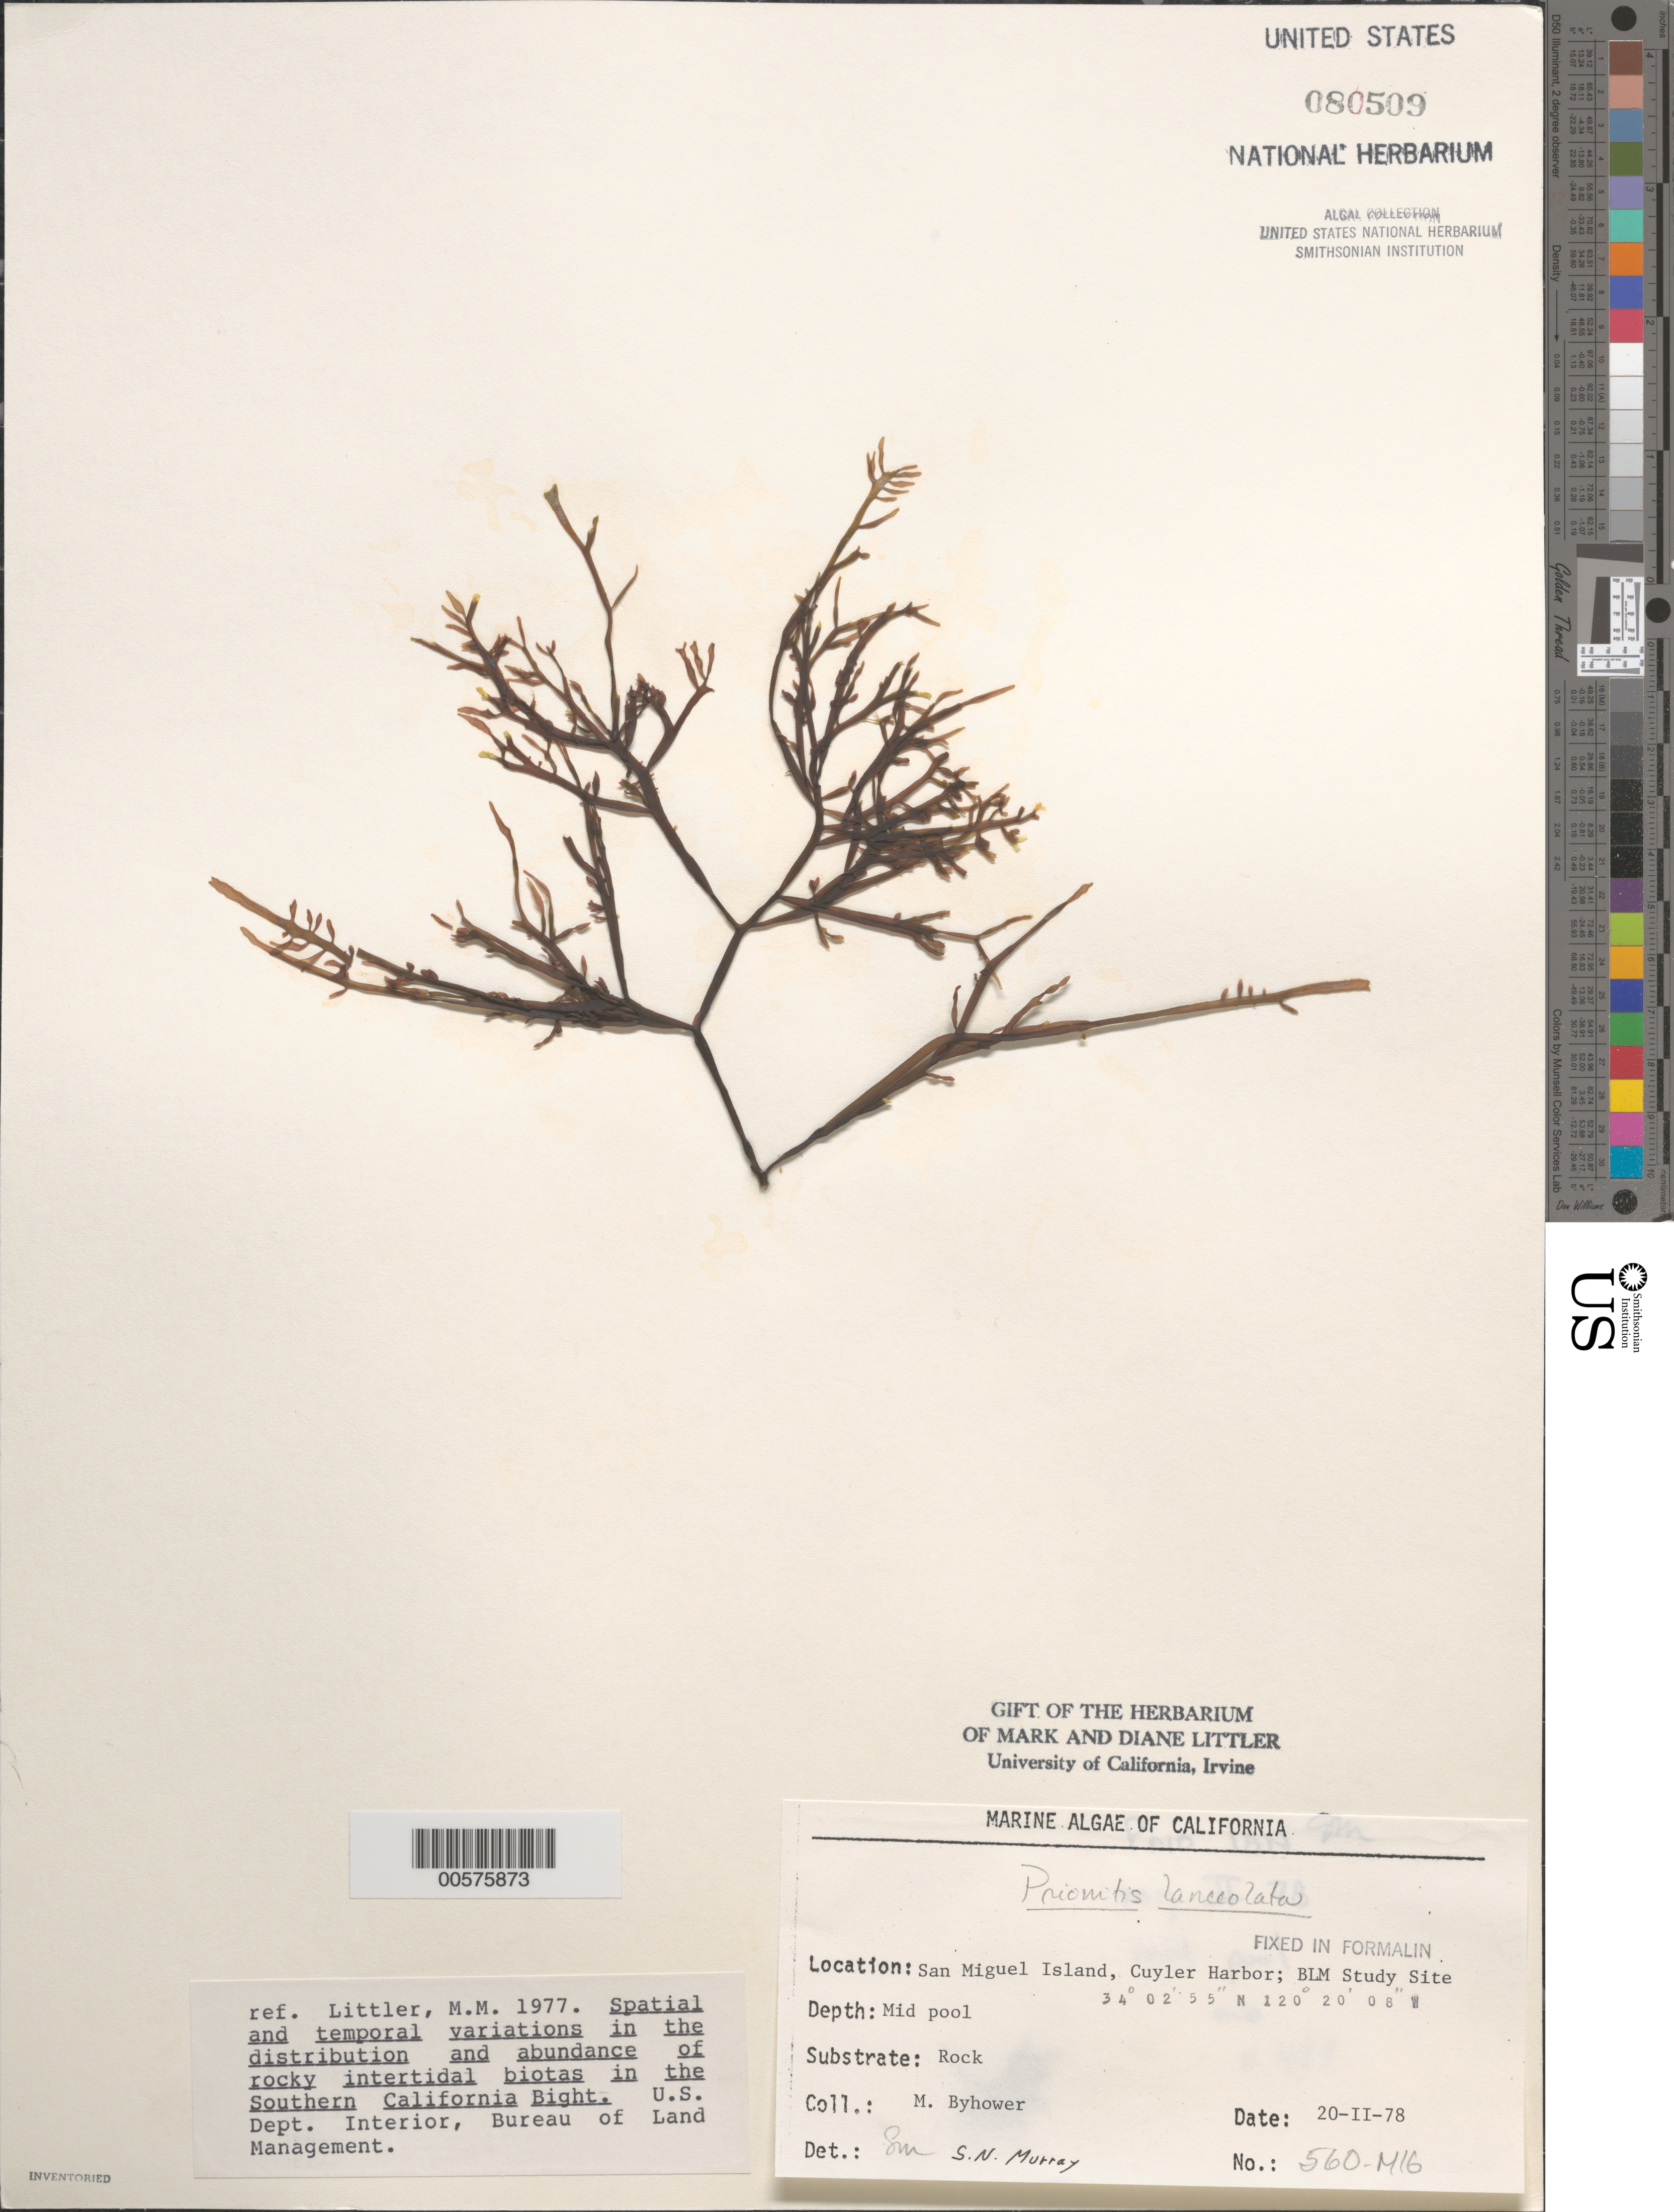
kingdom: Plantae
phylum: Rhodophyta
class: Florideophyceae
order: Cryptonemiales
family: Cryptonemiaceae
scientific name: Prionitis lanceolata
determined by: Murray, S. N.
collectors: M. Byhower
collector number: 560-mig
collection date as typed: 20 Feb 1978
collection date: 1978-02-20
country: United States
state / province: California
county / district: Santa Barbara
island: San Miguel Island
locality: Cuyler Harbor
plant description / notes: BLM-SOCALBIGHT Rocky Intertidal Survey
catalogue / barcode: US 80509